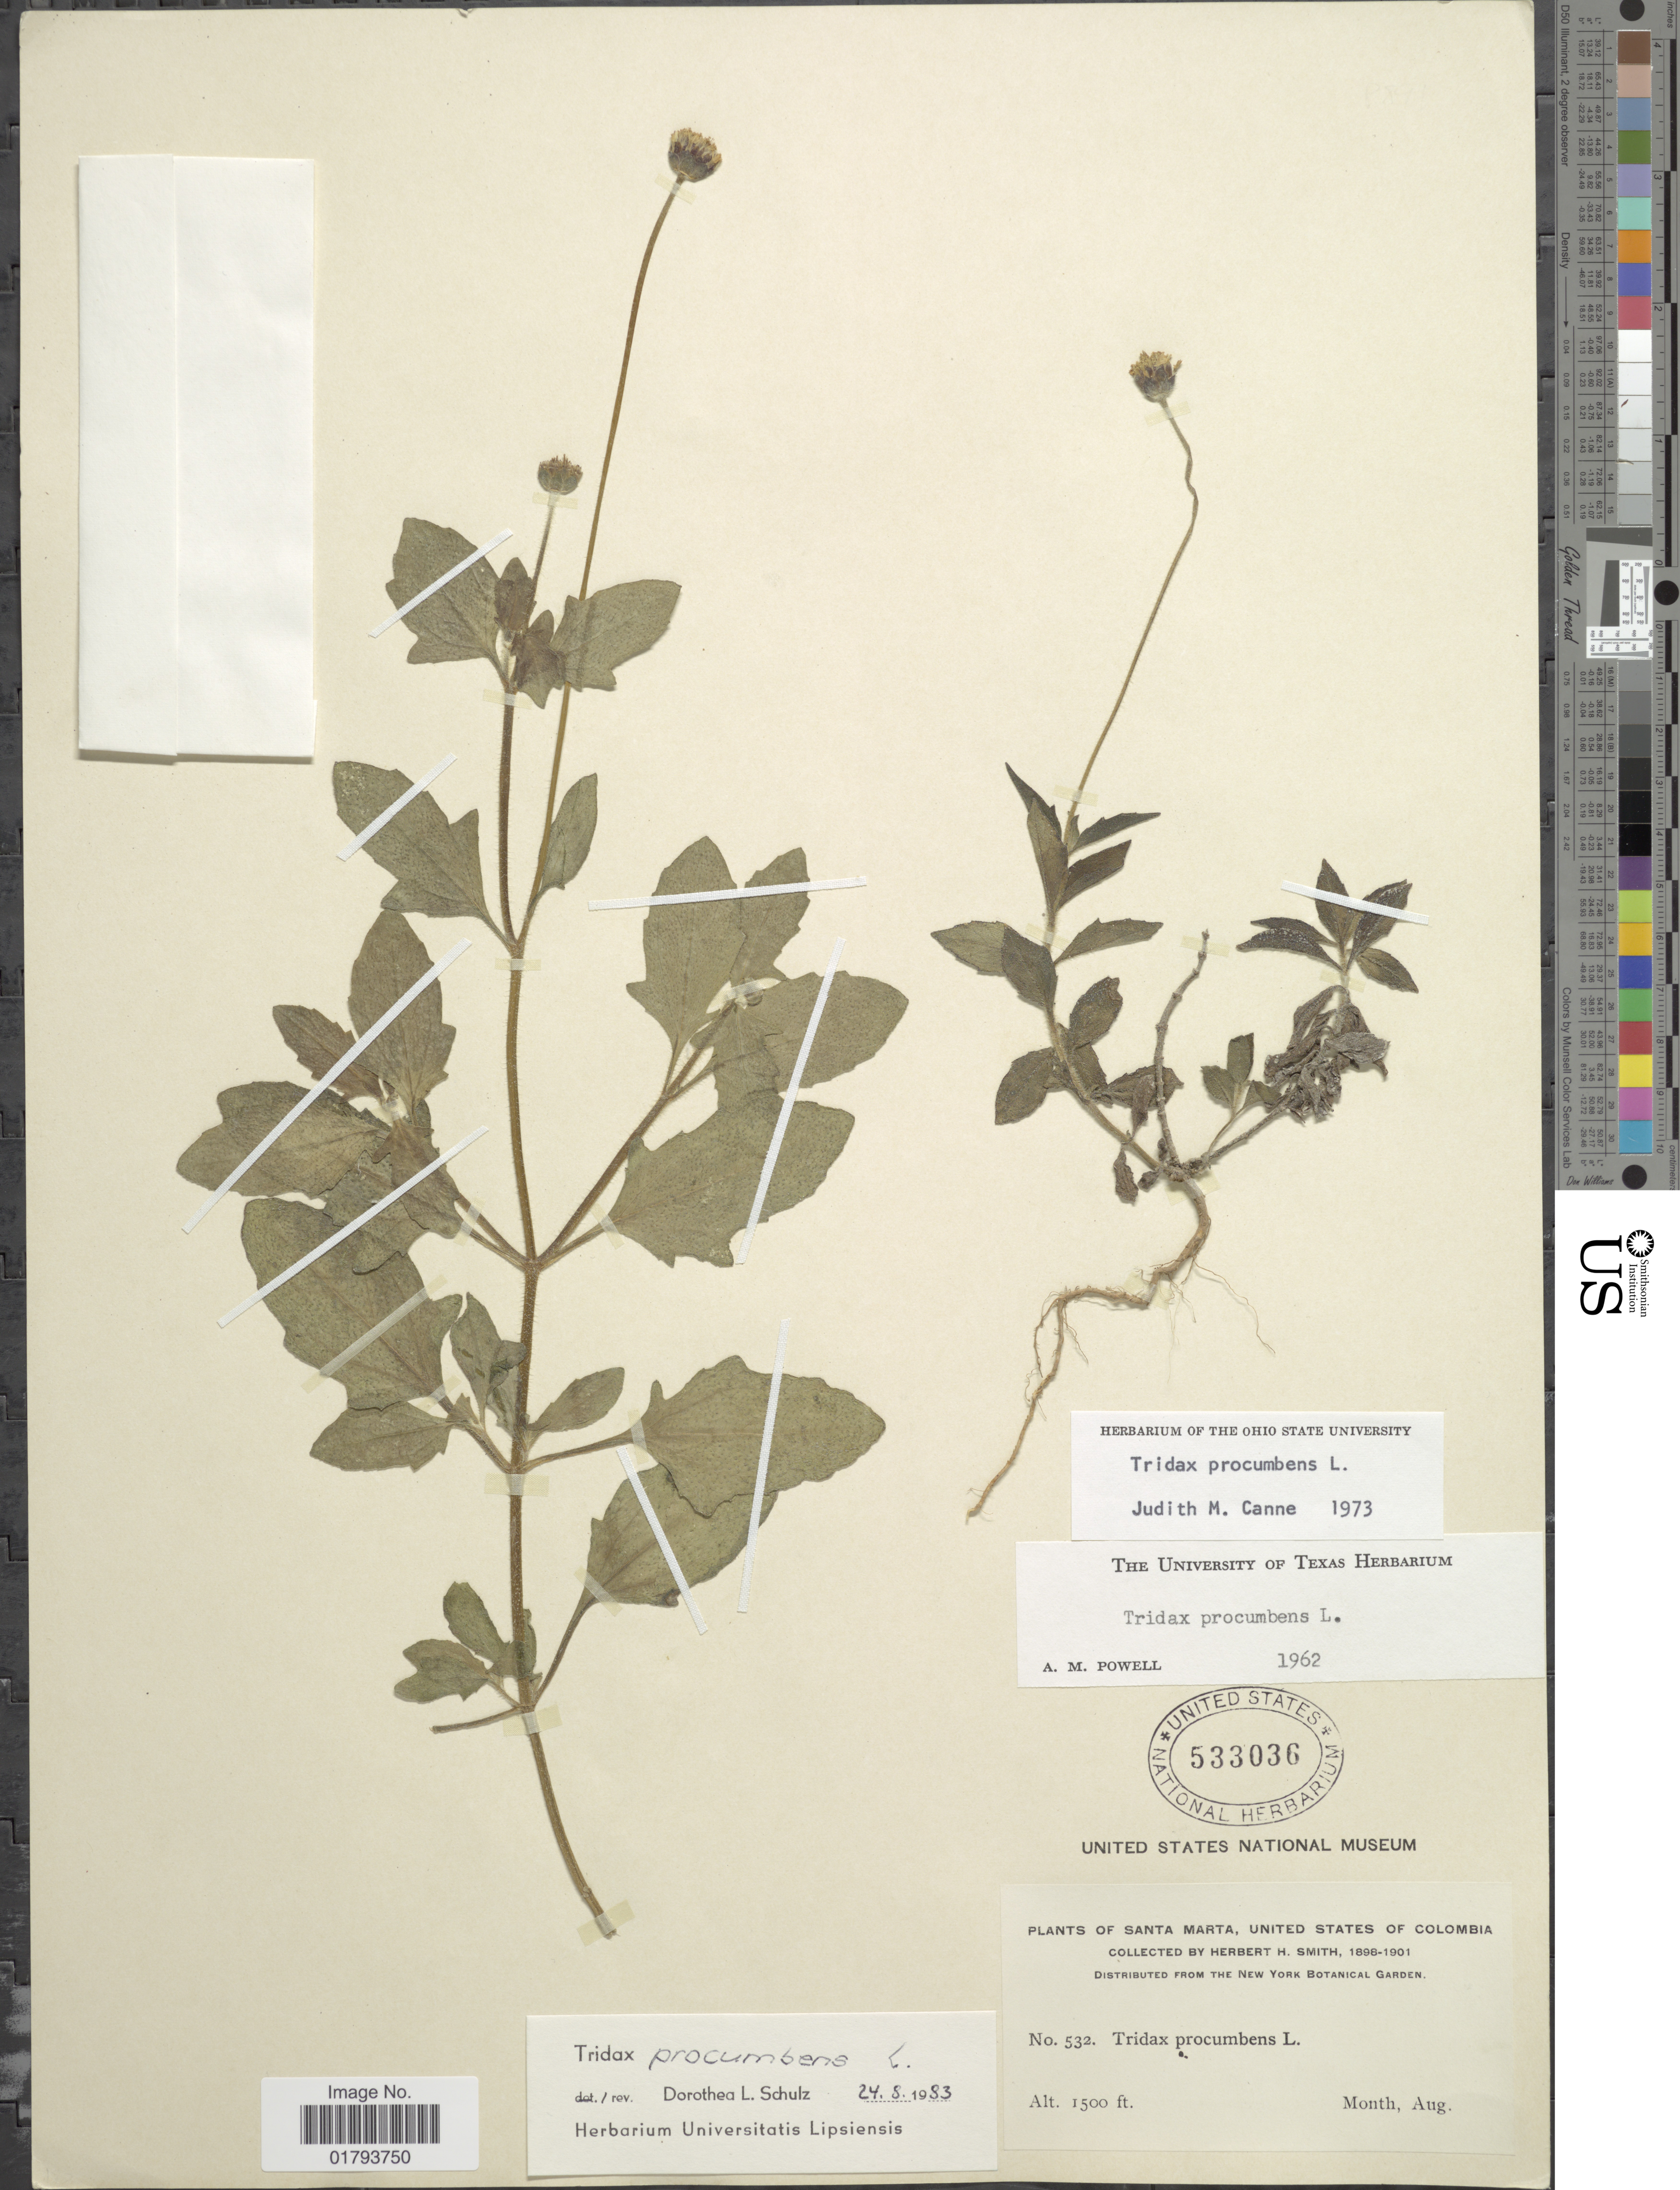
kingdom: Plantae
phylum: Tracheophyta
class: Magnoliopsida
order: Asterales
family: Asteraceae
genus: Tridax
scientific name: Tridax procumbens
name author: L.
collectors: Herbert H. Smith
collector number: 532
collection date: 1898-08/1901-08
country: Colombia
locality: Santa Marta, United States of Colombia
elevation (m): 457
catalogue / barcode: US 533036